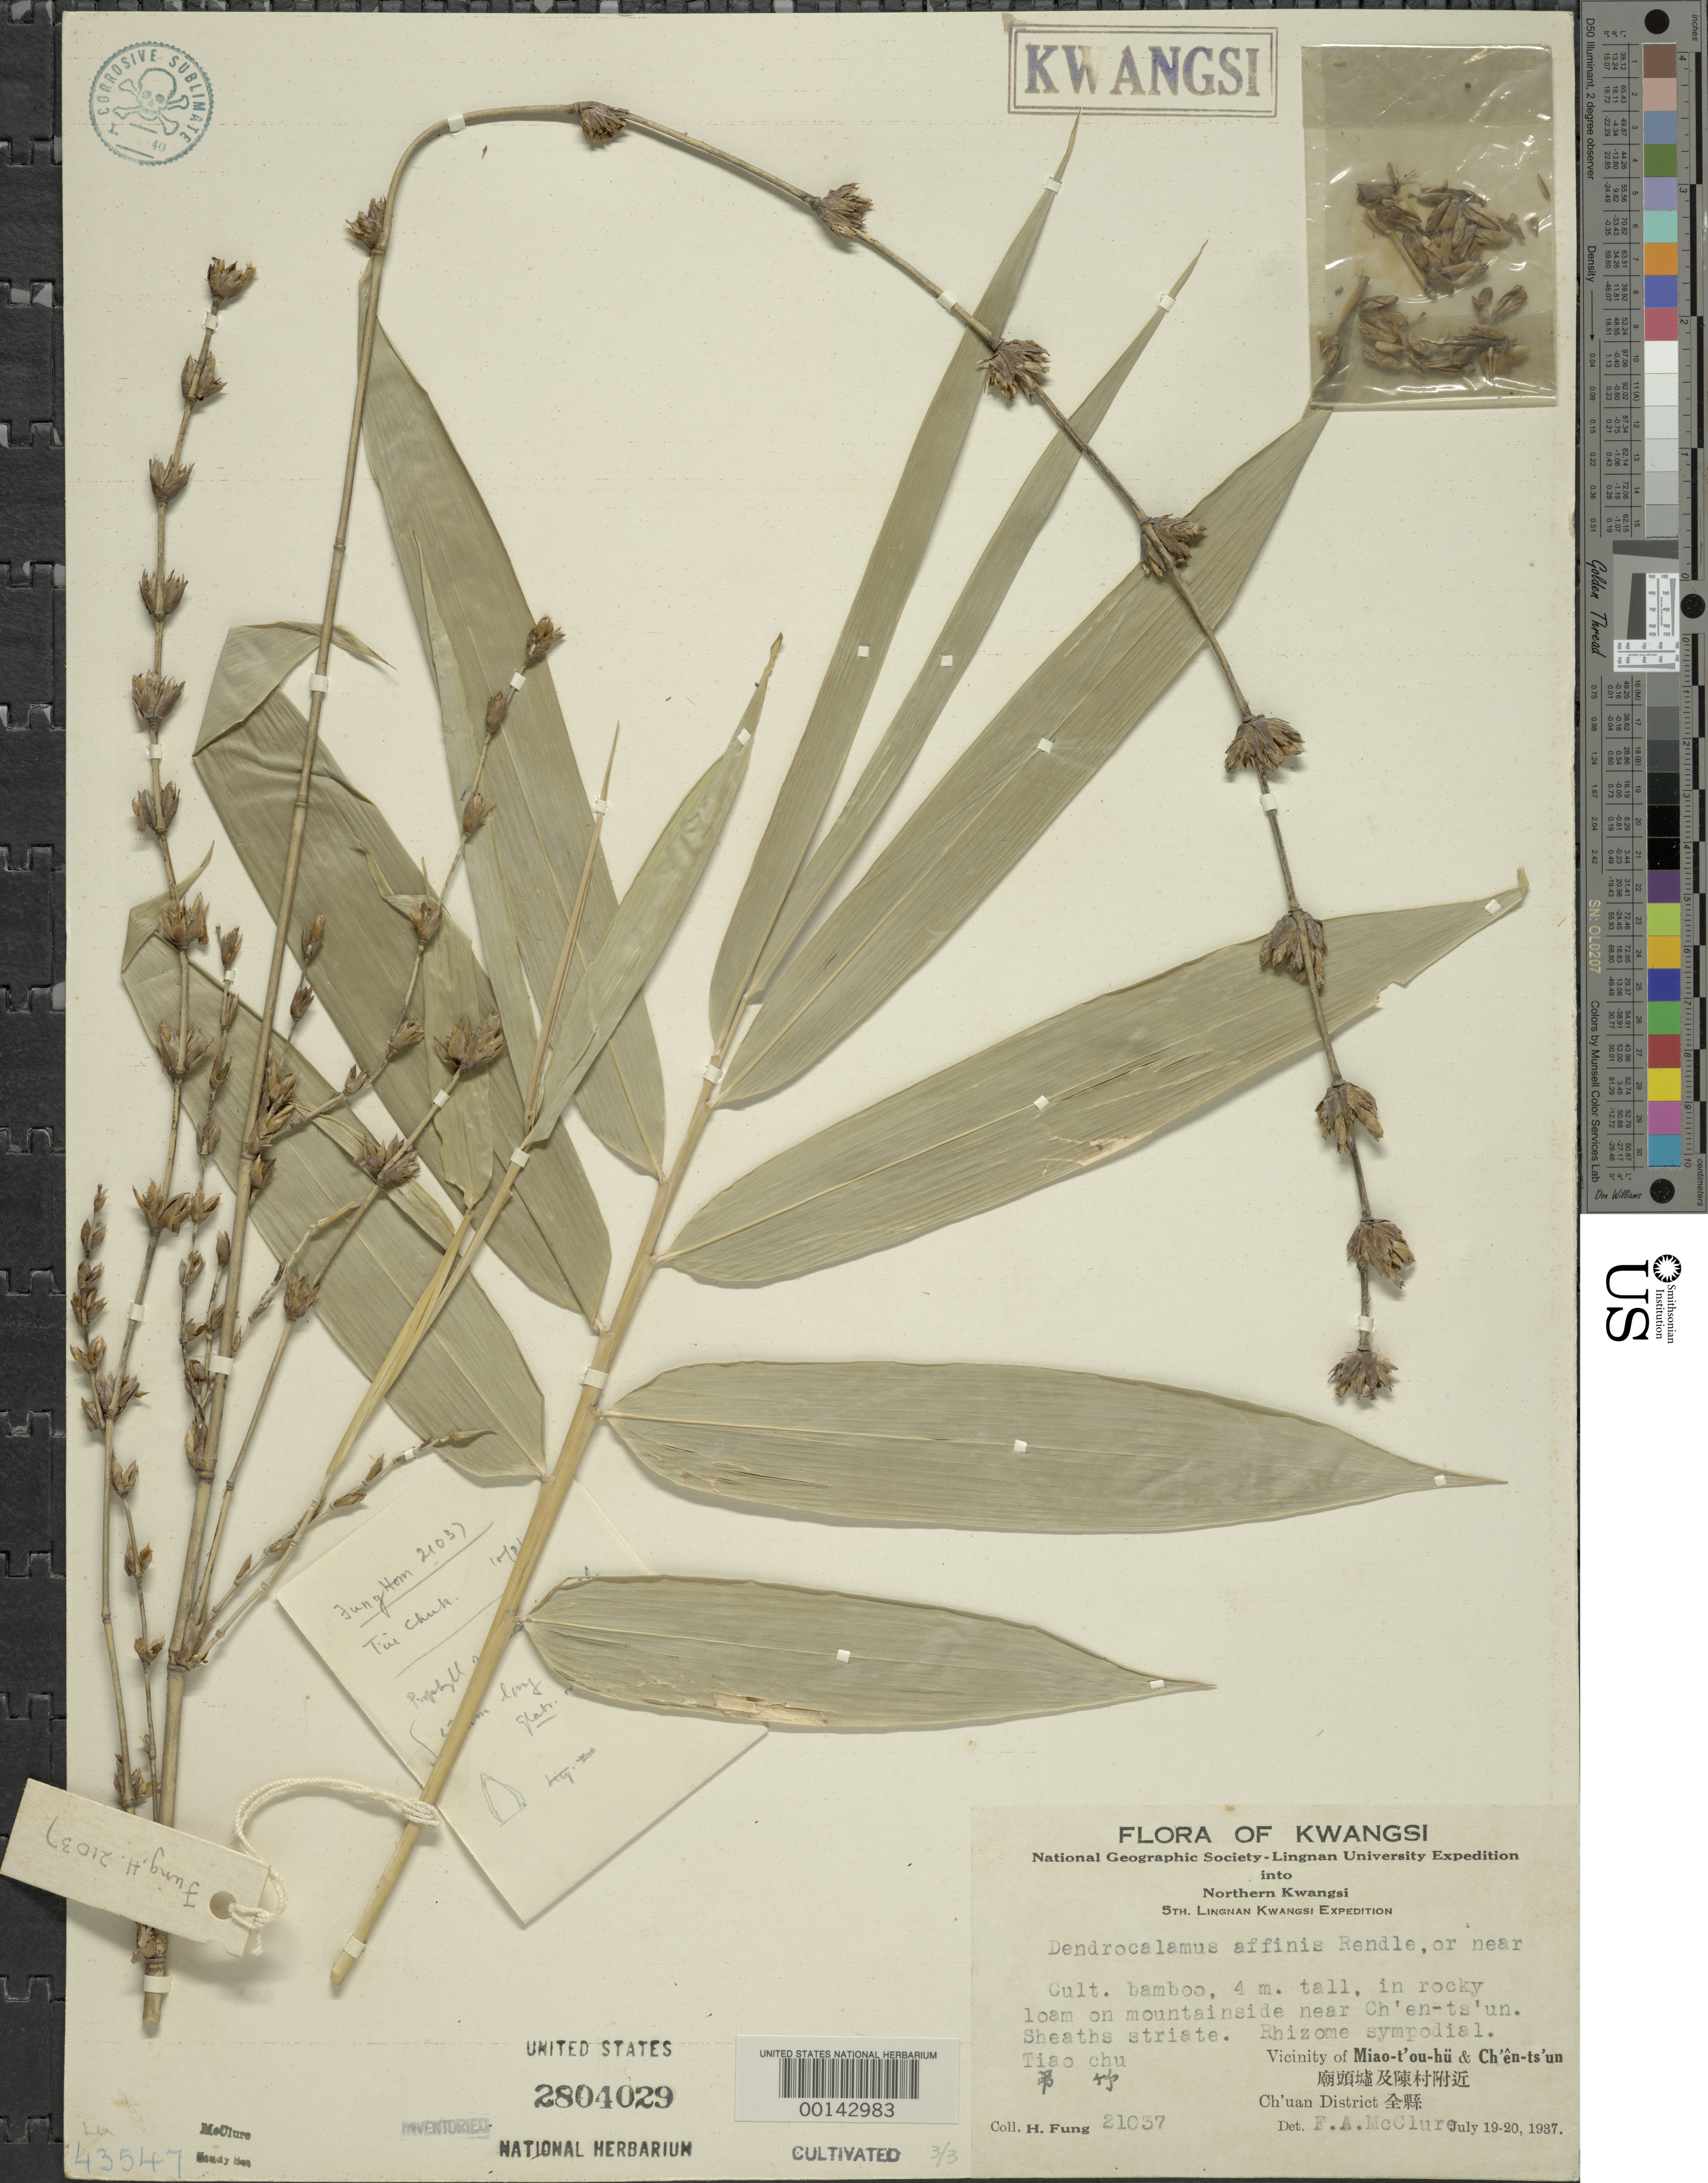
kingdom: Plantae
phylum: Tracheophyta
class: Liliopsida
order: Poales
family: Poaceae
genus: Sinocalamus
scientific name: Sinocalamus sp.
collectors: H. L. Fung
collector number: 21037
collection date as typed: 19 Jul 1937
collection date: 1937-07-19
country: China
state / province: Jiangxi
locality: Ch'uan, miao-t'ou-hu/ch'en-ts'un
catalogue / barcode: US 2804029